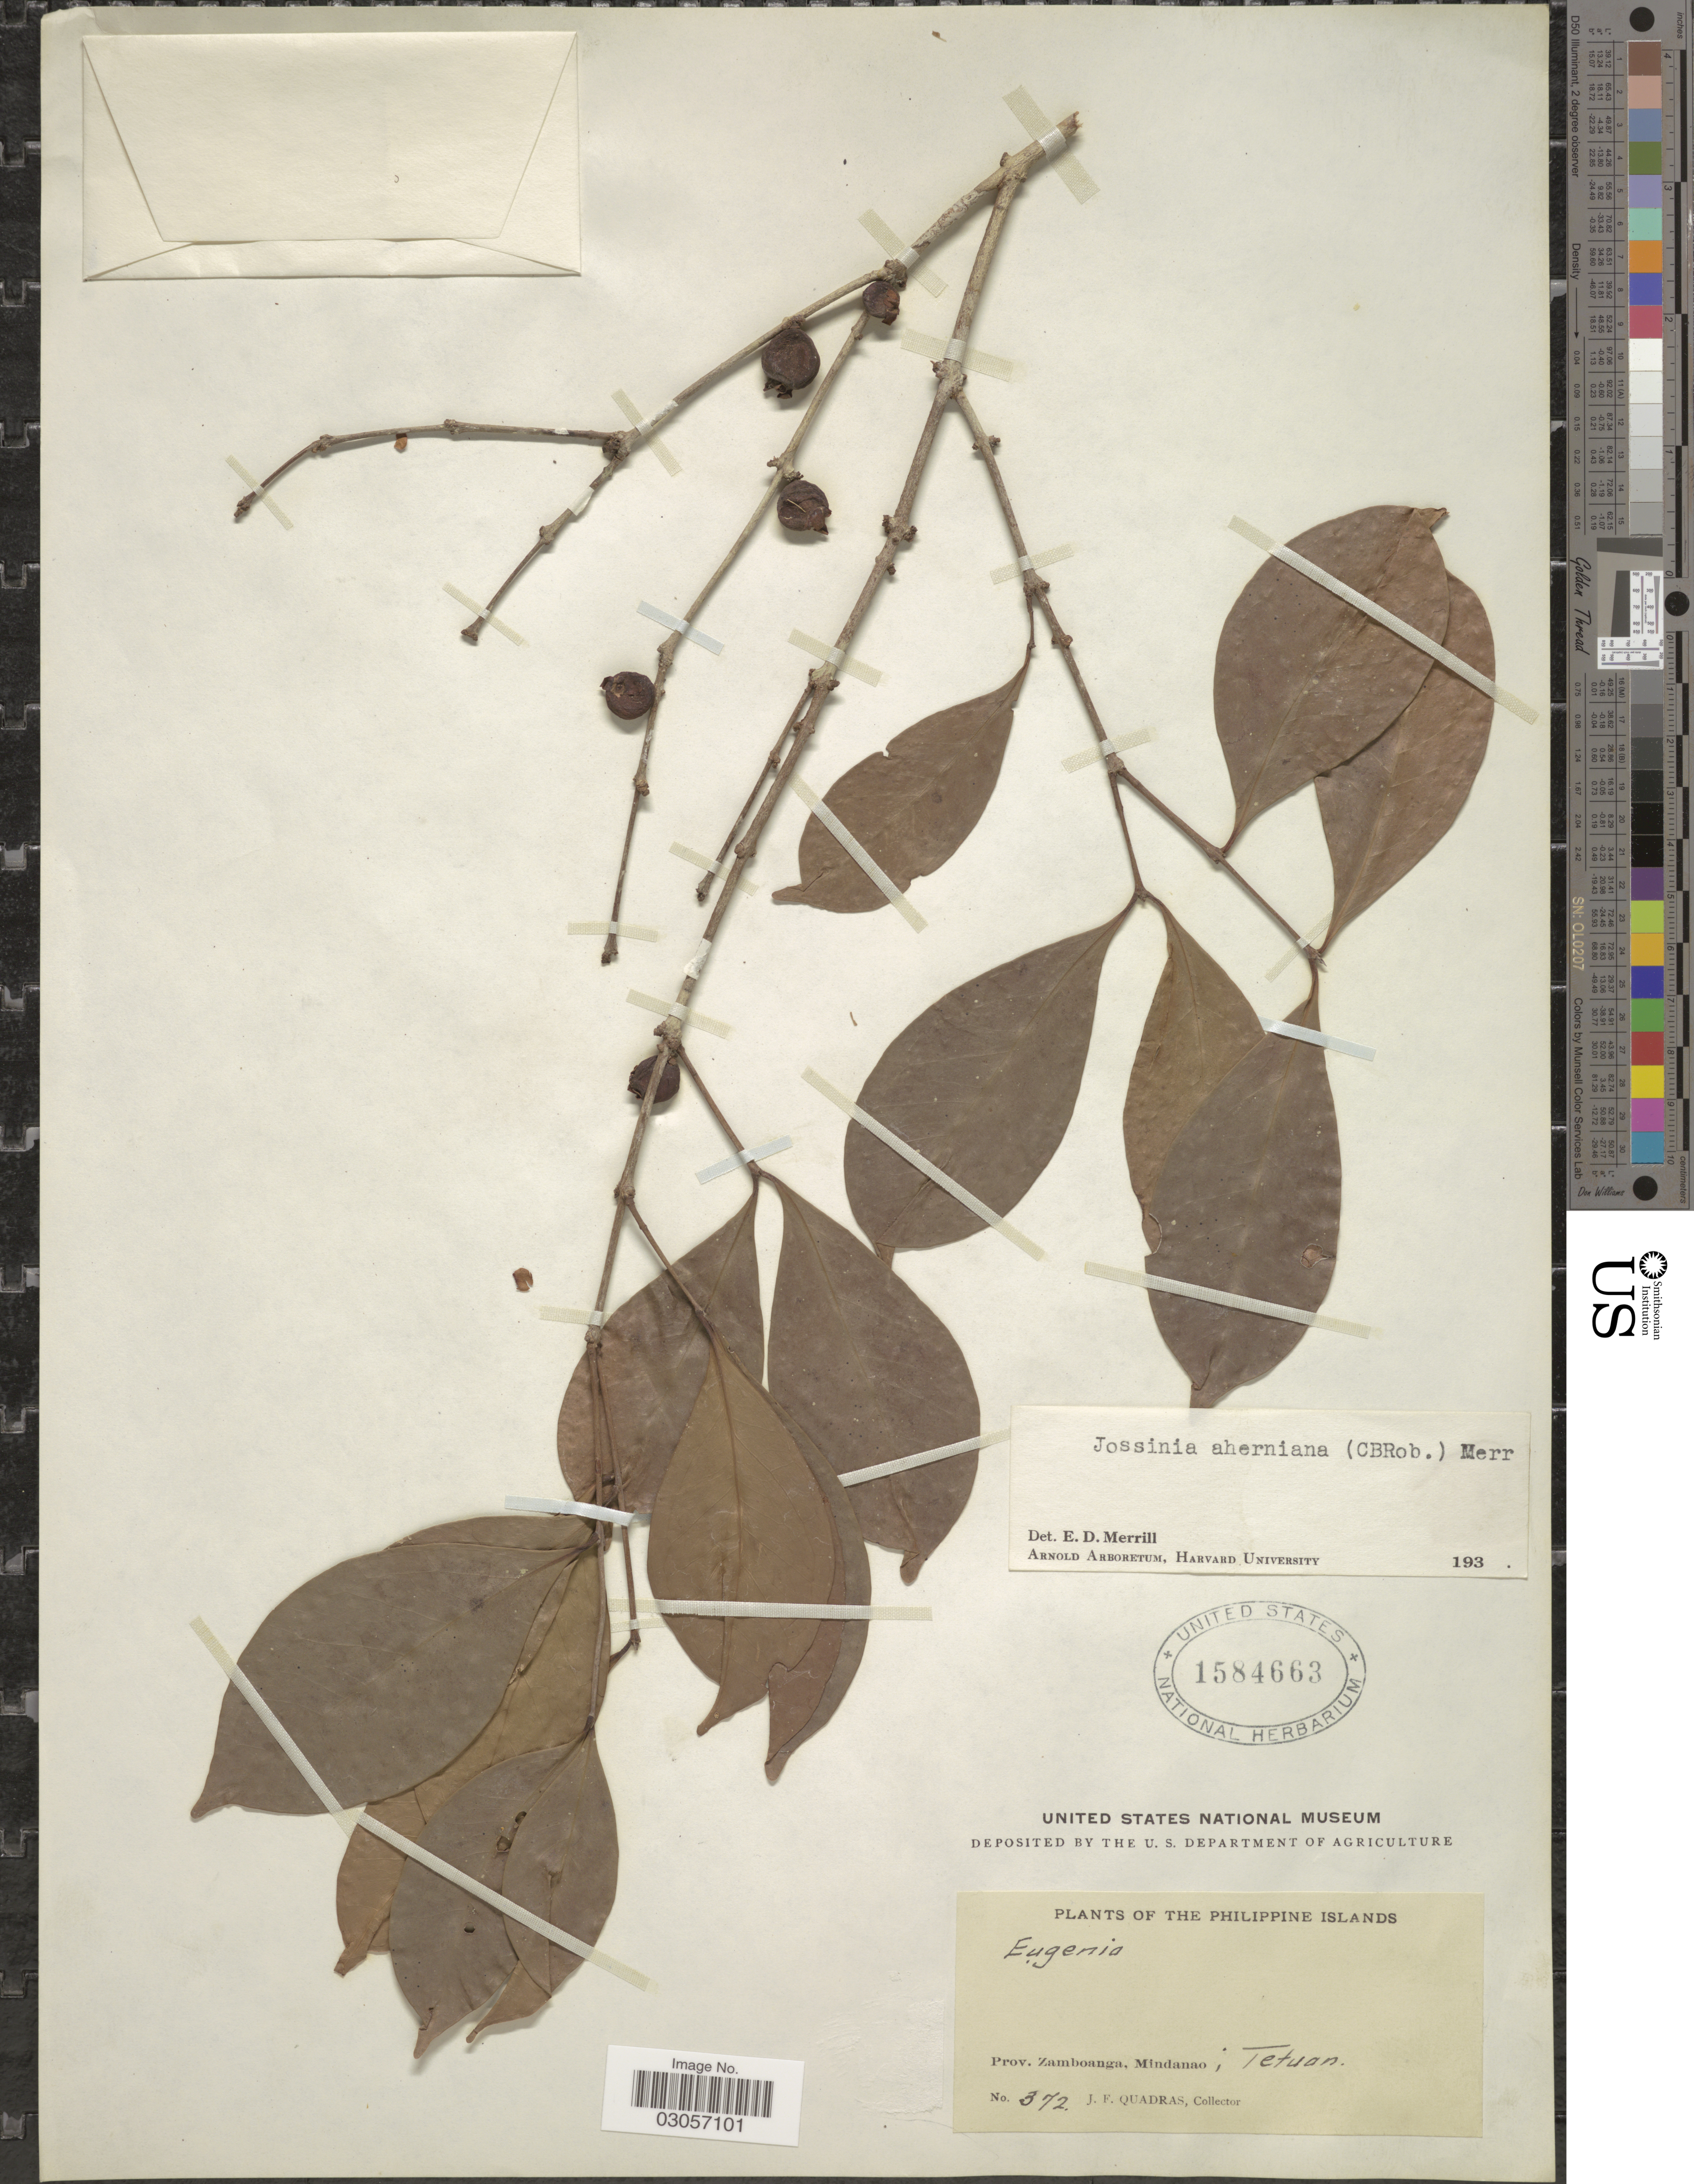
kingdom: Plantae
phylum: Tracheophyta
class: Magnoliopsida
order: Myrtales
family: Myrtaceae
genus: Eugenia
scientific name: Eugenia aherniana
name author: C.B. Rob.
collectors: J. Quadras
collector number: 372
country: Philippines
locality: Prov. Zamboanga, Mindanao : Tetuan.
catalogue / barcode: US 1584663